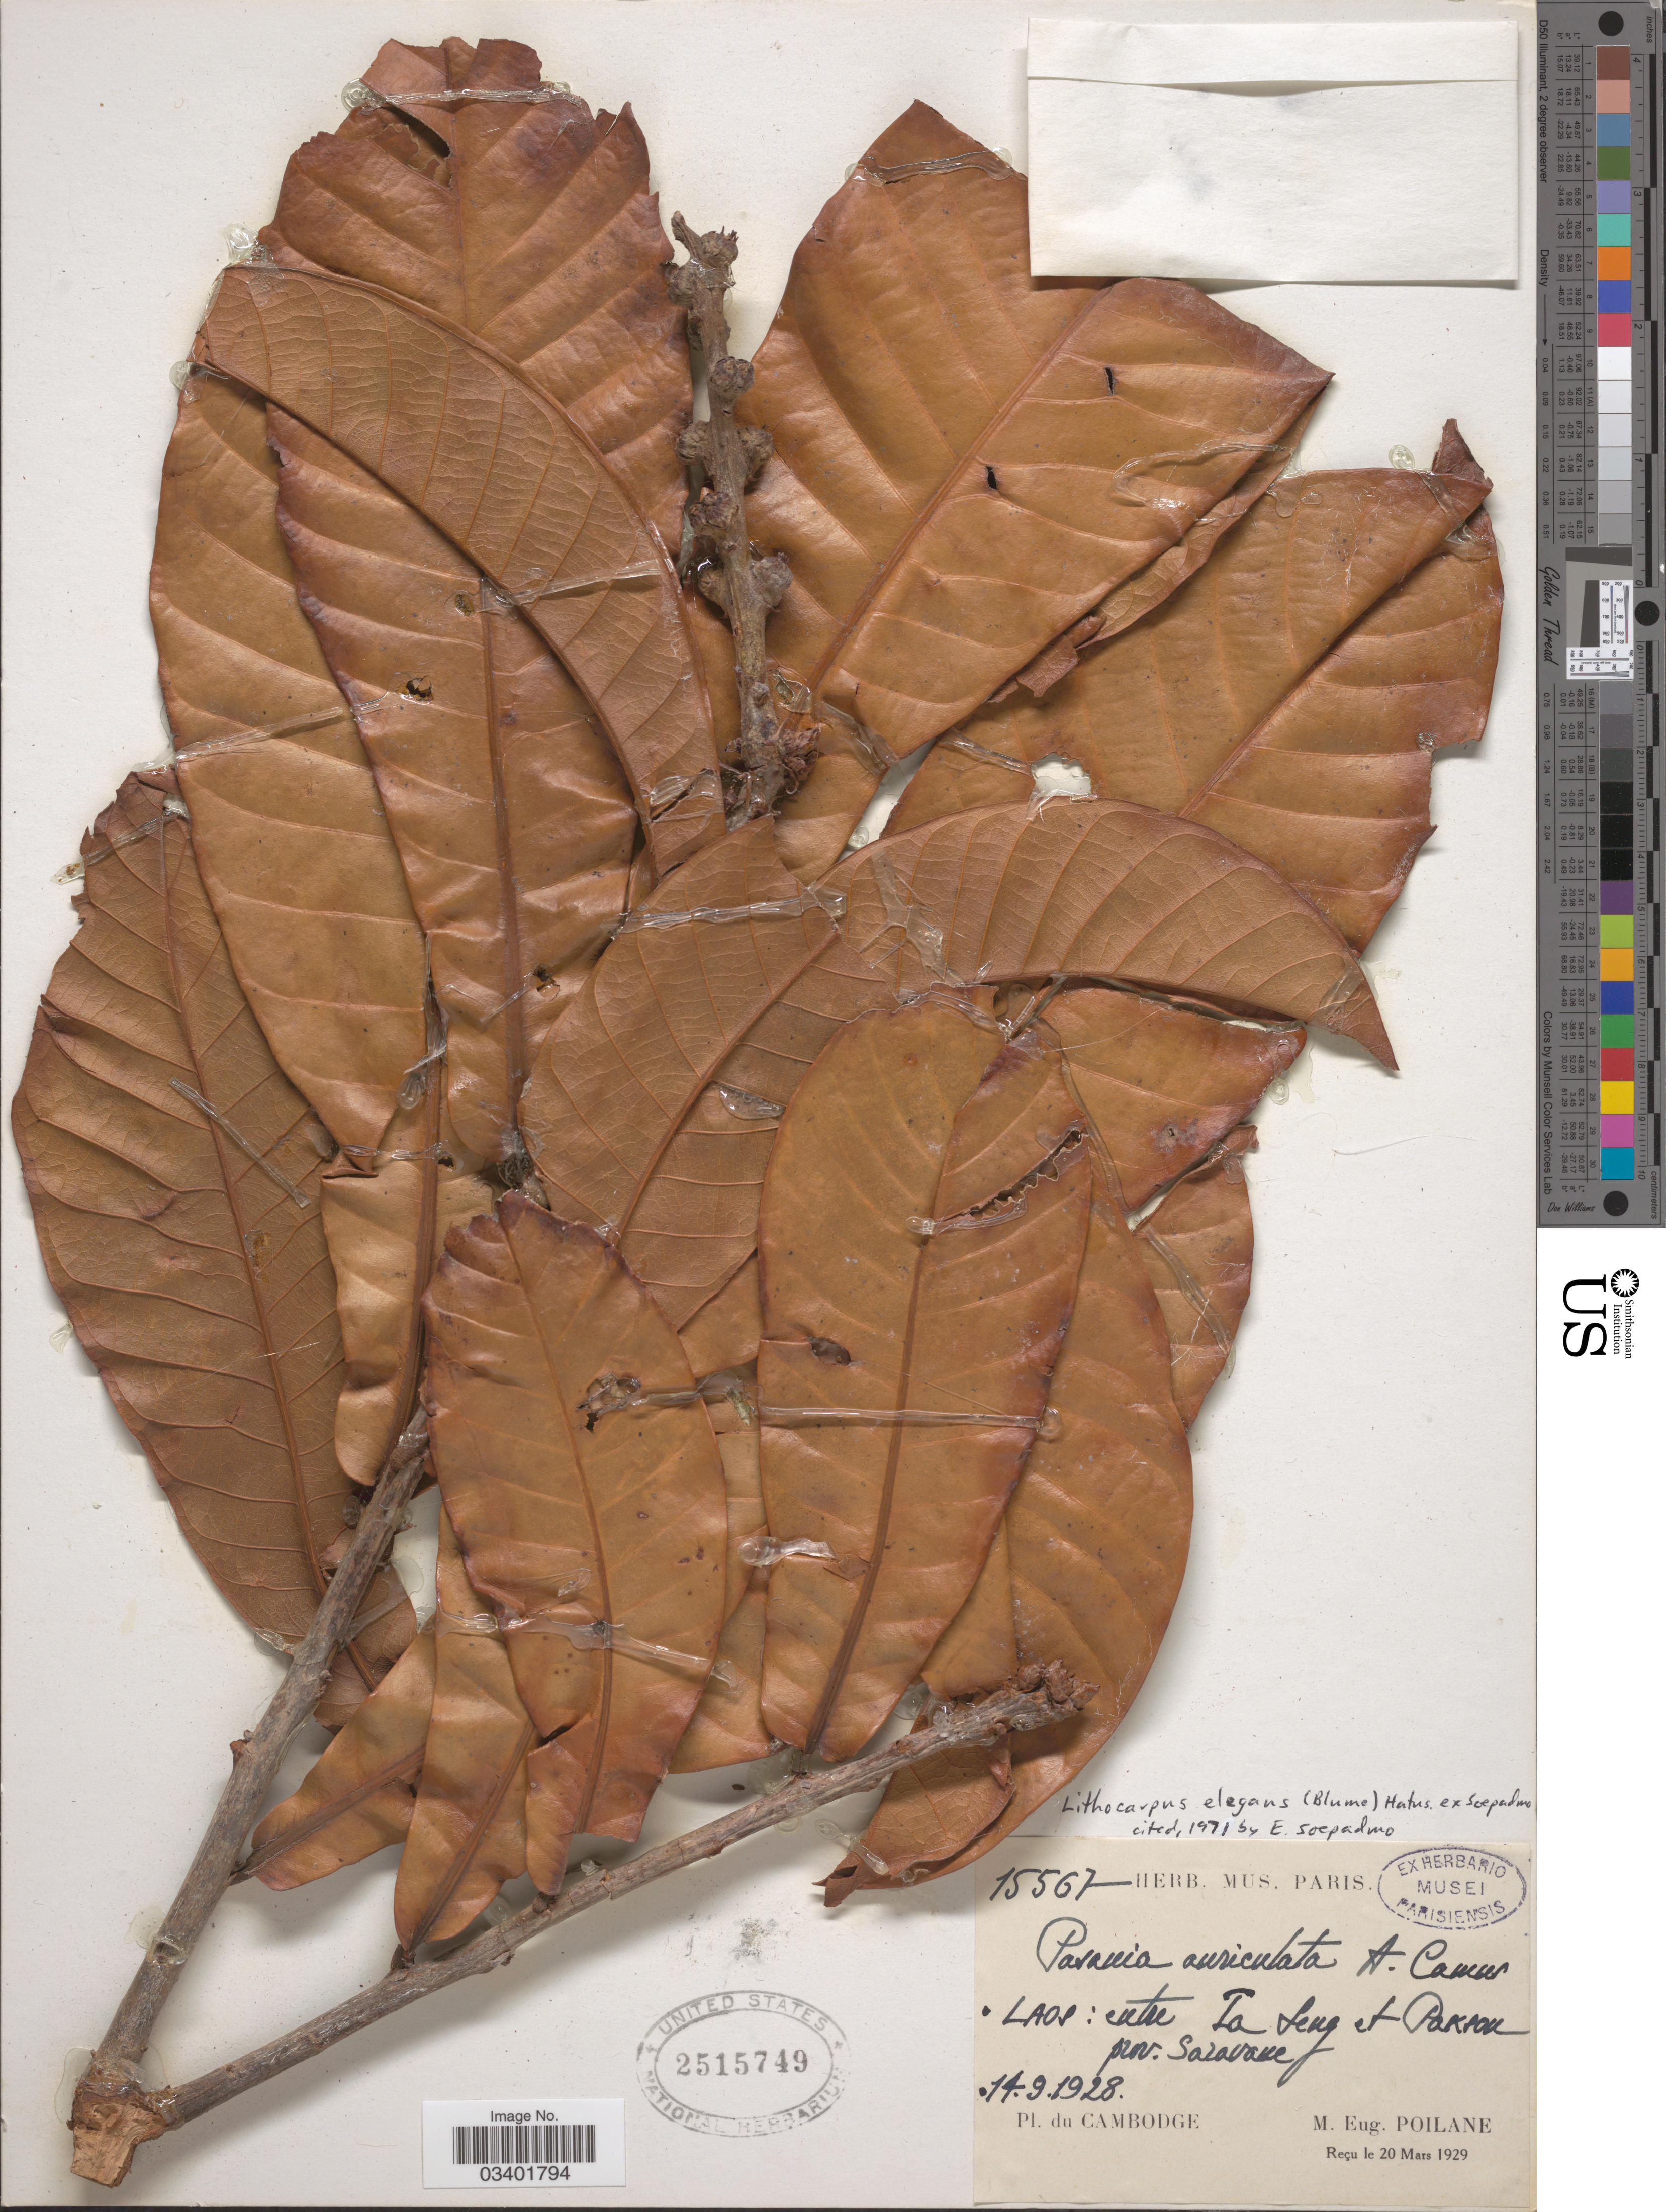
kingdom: Plantae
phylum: Tracheophyta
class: Magnoliopsida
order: Fagales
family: Fagaceae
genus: Lithocarpus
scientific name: Lithocarpus elegans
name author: (Blume) Hatus. ex Soepadmo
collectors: M. Poilane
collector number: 15567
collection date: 1928-09-14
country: Laos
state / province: Salavan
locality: Entre Ia Seng er Paksou, prov. Salavane.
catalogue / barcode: US 2515749